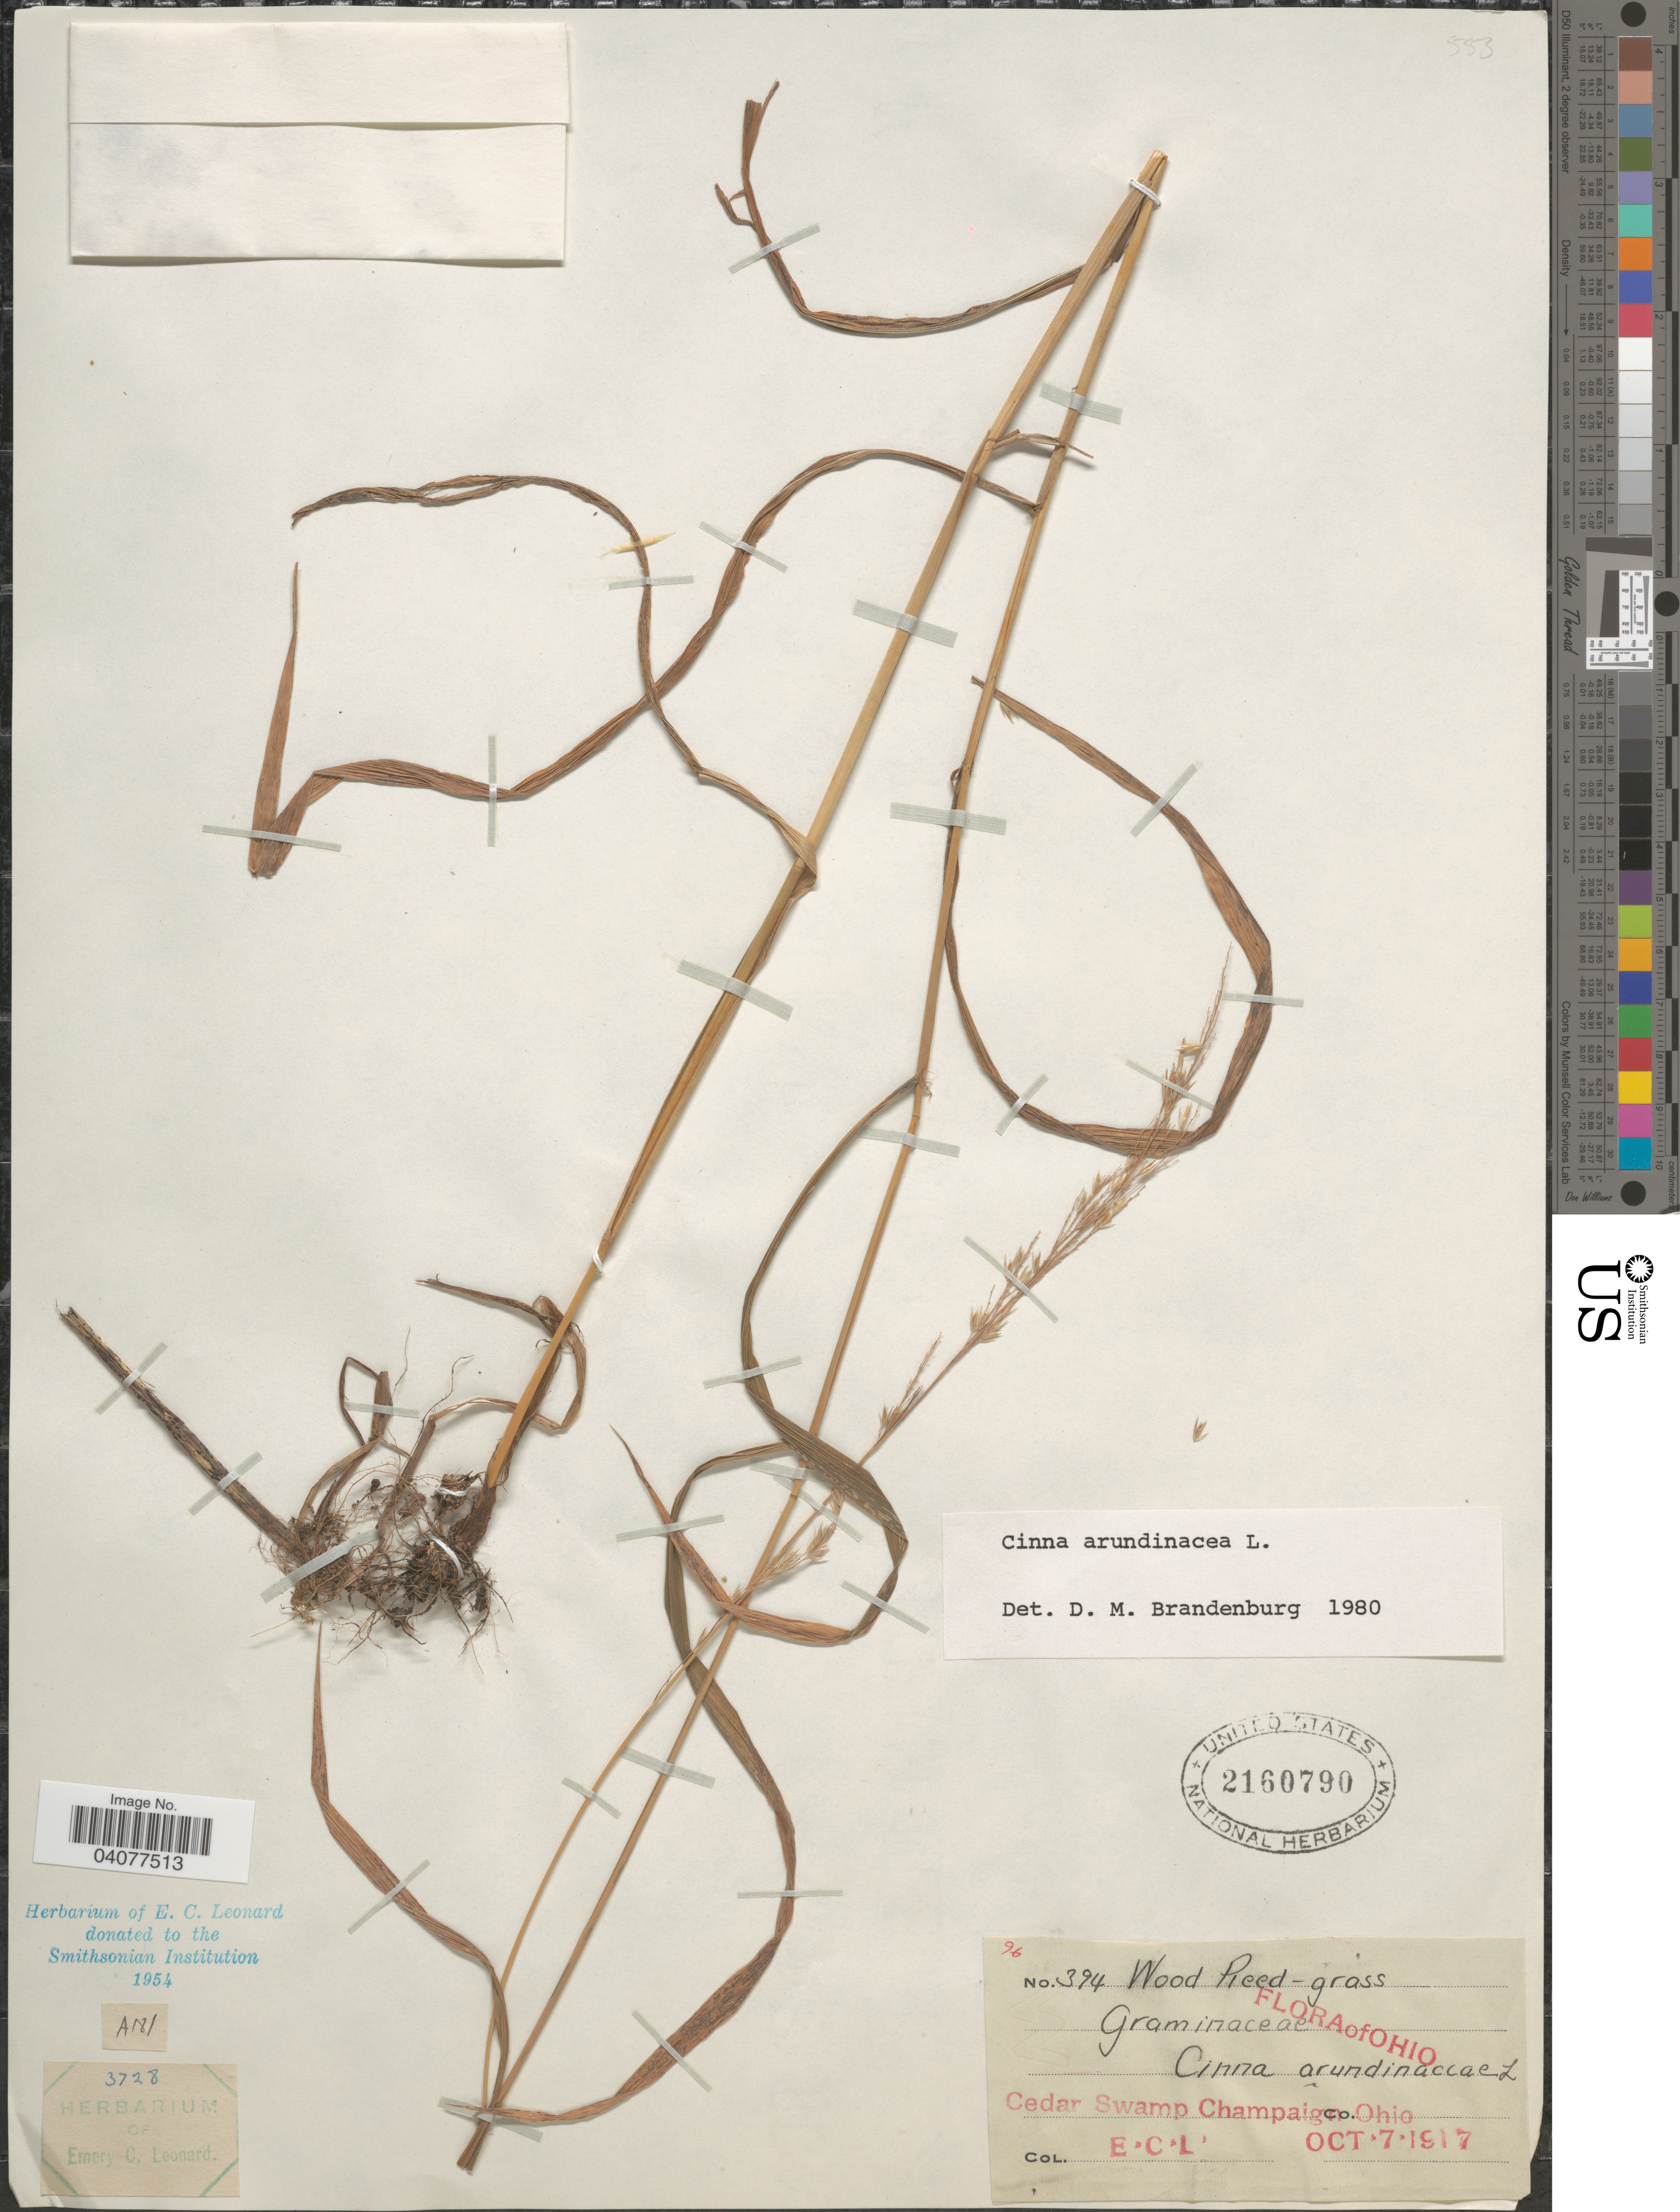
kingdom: Plantae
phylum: Tracheophyta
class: Liliopsida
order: Poales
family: Poaceae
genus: Cinna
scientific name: Cinna arundinacea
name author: L.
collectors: E. C. Leonard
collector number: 394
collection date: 1917-10-07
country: United States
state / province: Ohio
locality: Cedar Swamp Champaign Co.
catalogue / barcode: US 2160790